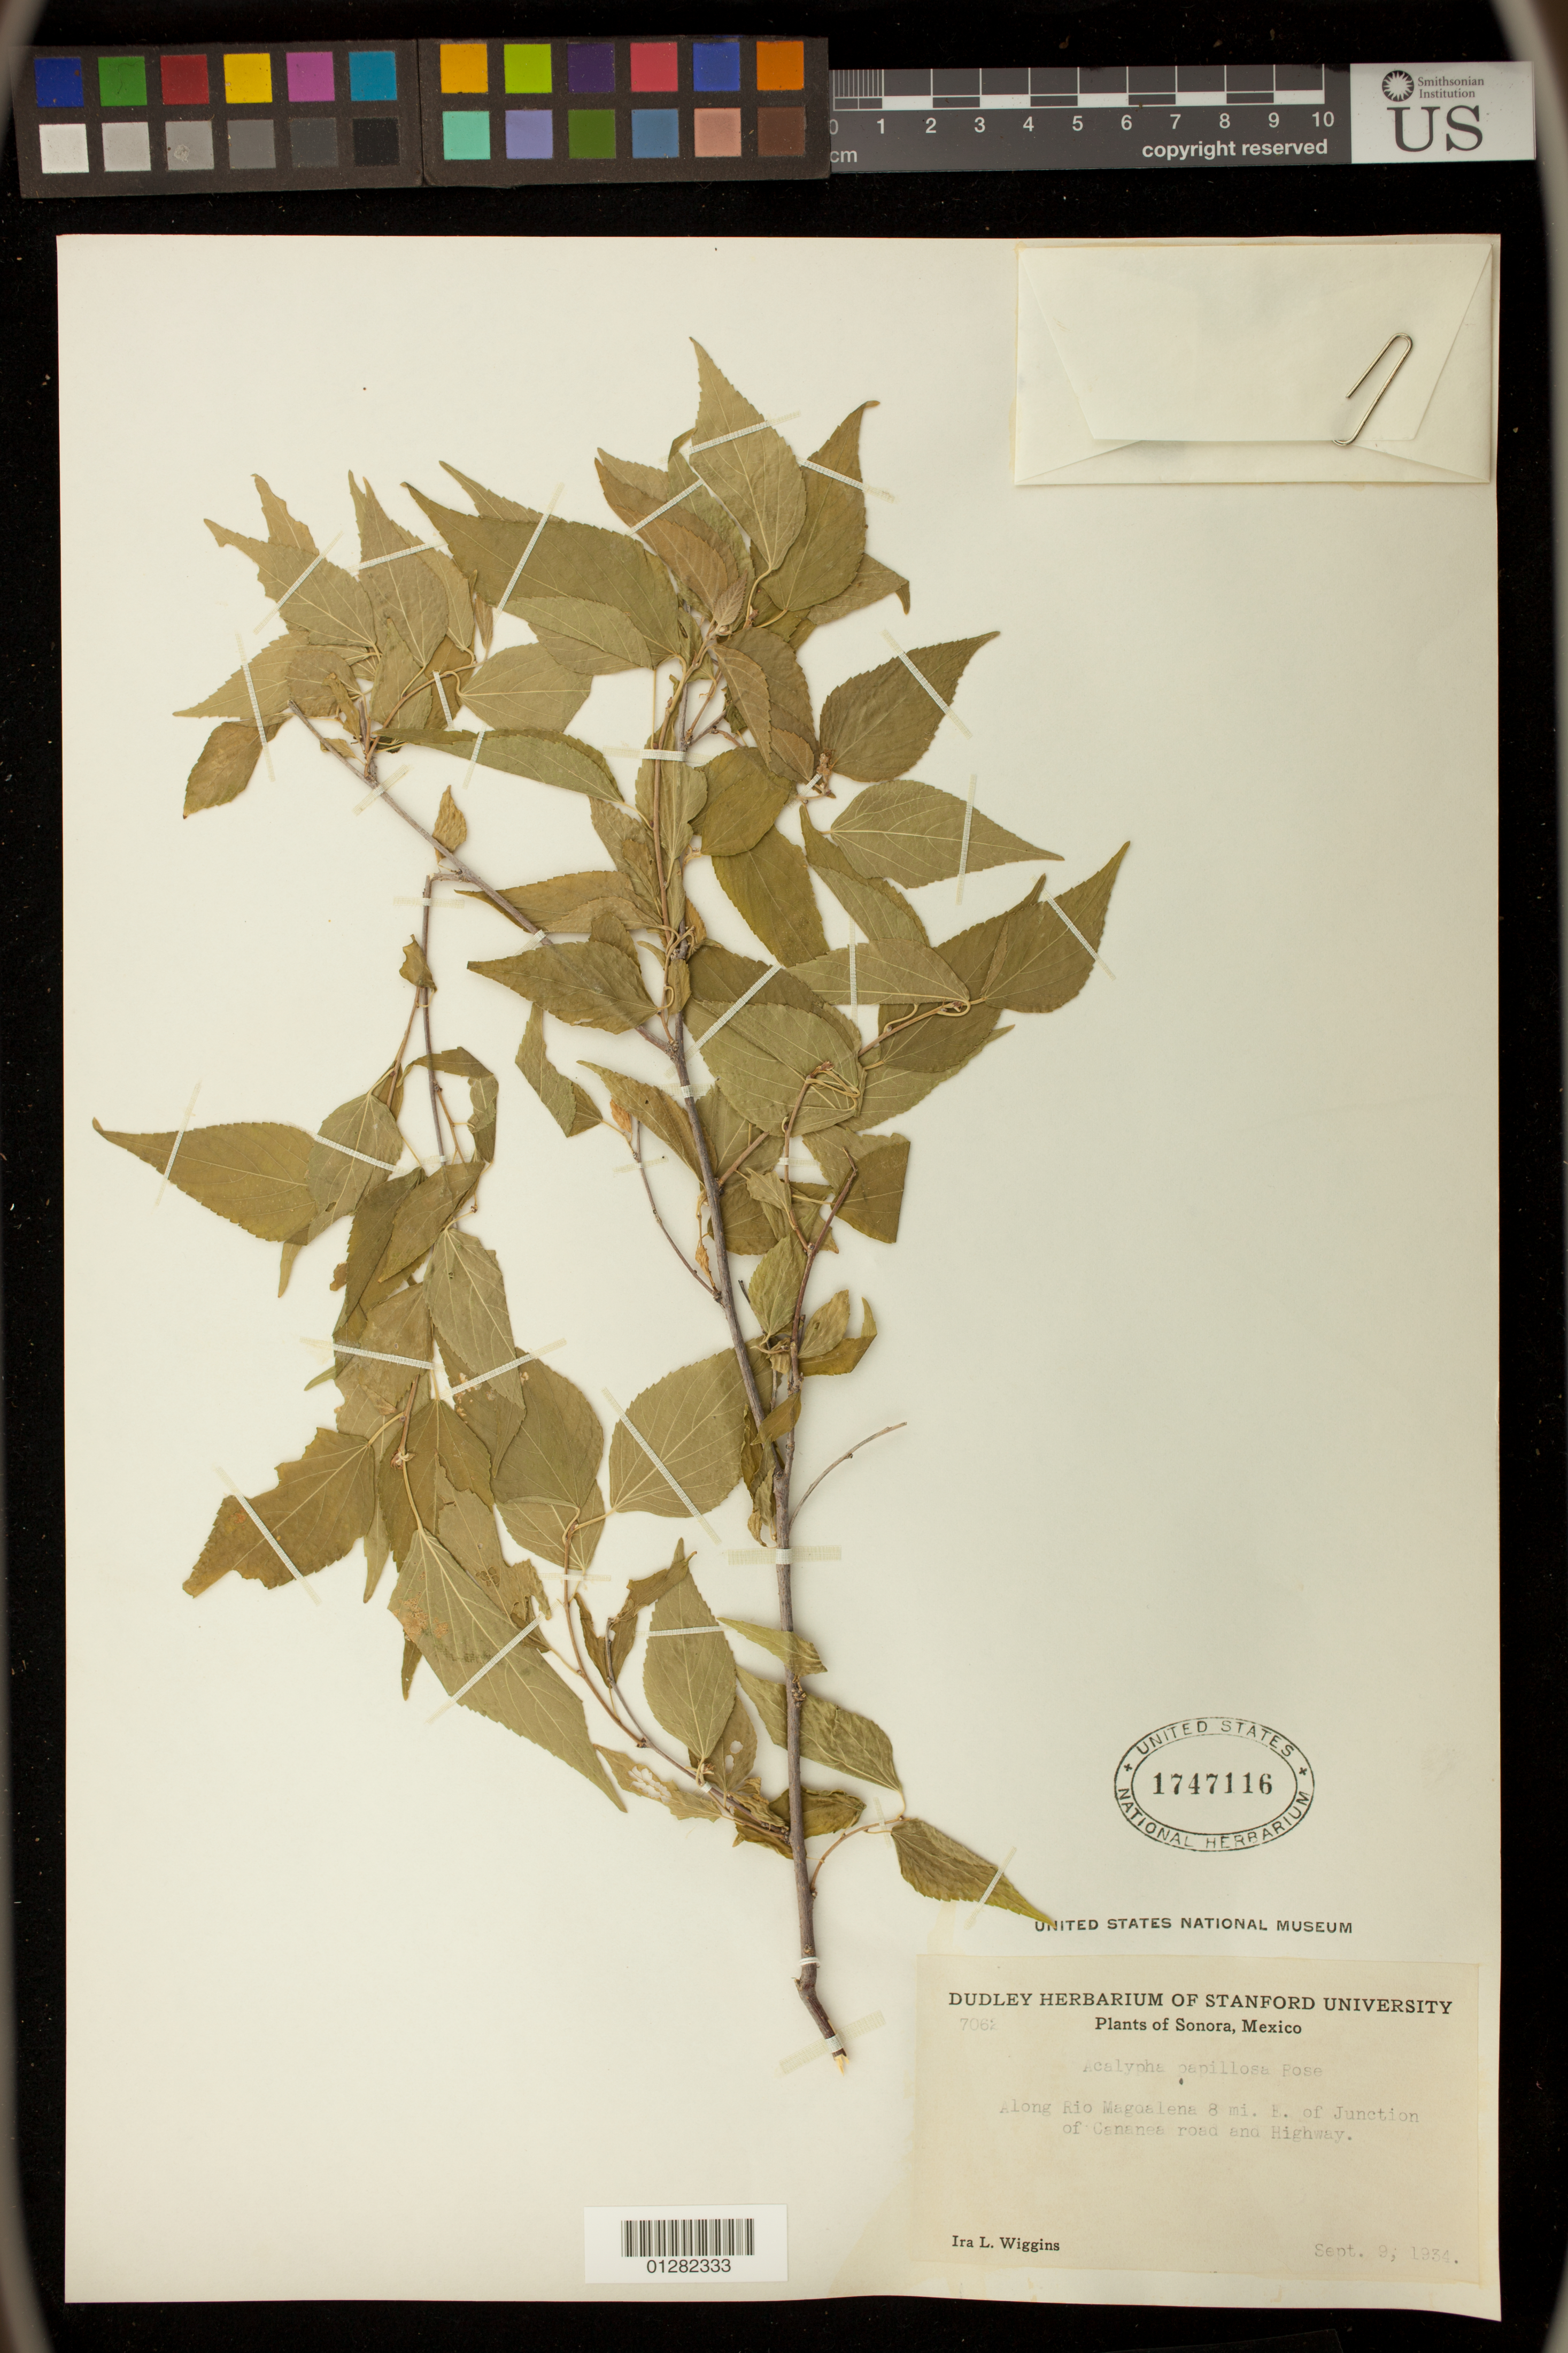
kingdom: Plantae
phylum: Tracheophyta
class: Magnoliopsida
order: Malpighiales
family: Euphorbiaceae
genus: Acalypha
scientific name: Acalypha papillosa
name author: Rose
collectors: R. McVaugh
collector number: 7062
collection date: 1934-09-09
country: Mexico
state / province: Sonora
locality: Along Rio Magoalena 8 mi. E. of Junction of Cananea road and Highway.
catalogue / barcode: US 1747116